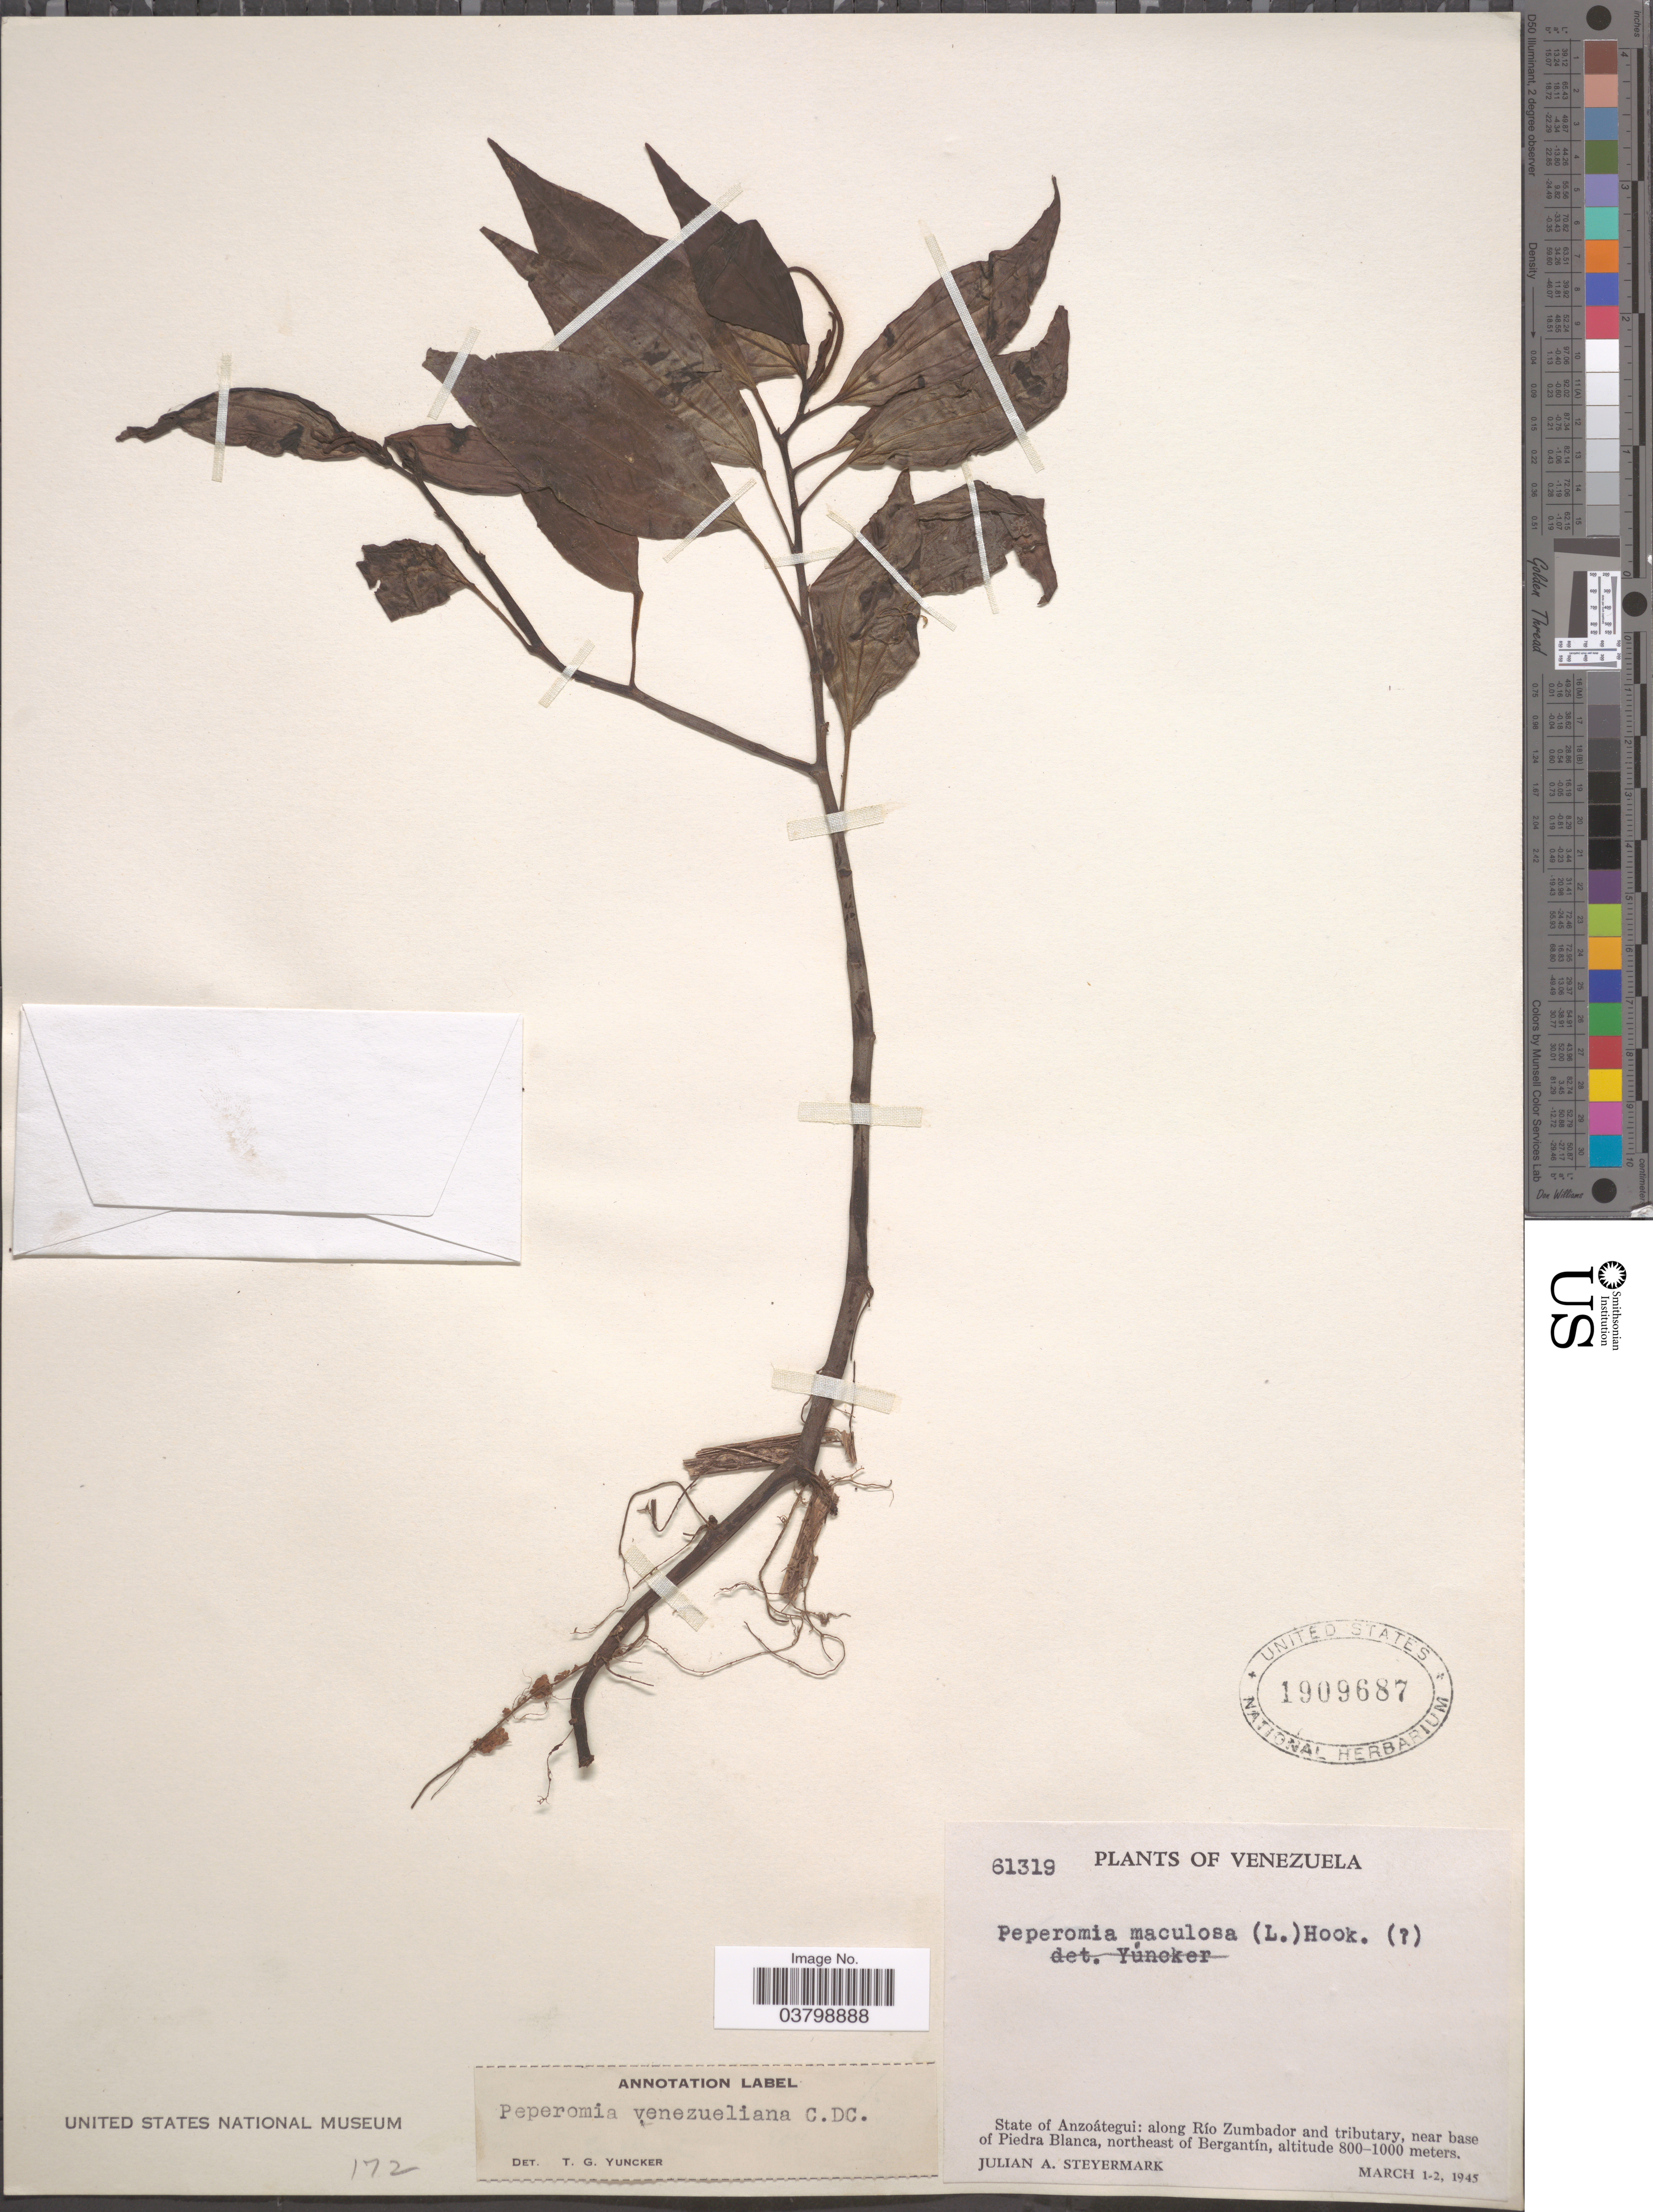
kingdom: Plantae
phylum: Tracheophyta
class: Magnoliopsida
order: Piperales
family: Piperaceae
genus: Peperomia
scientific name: Peperomia trinervis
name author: Ruiz & Pav.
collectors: J. Steyermark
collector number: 61319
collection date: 1945-03-01/1945-03-02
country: Venezuela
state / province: Anzoategui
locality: Along Río Zumbador and tributary, near base of Piedra Blance, northeast of Bergantín.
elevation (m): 800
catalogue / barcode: US 1909687